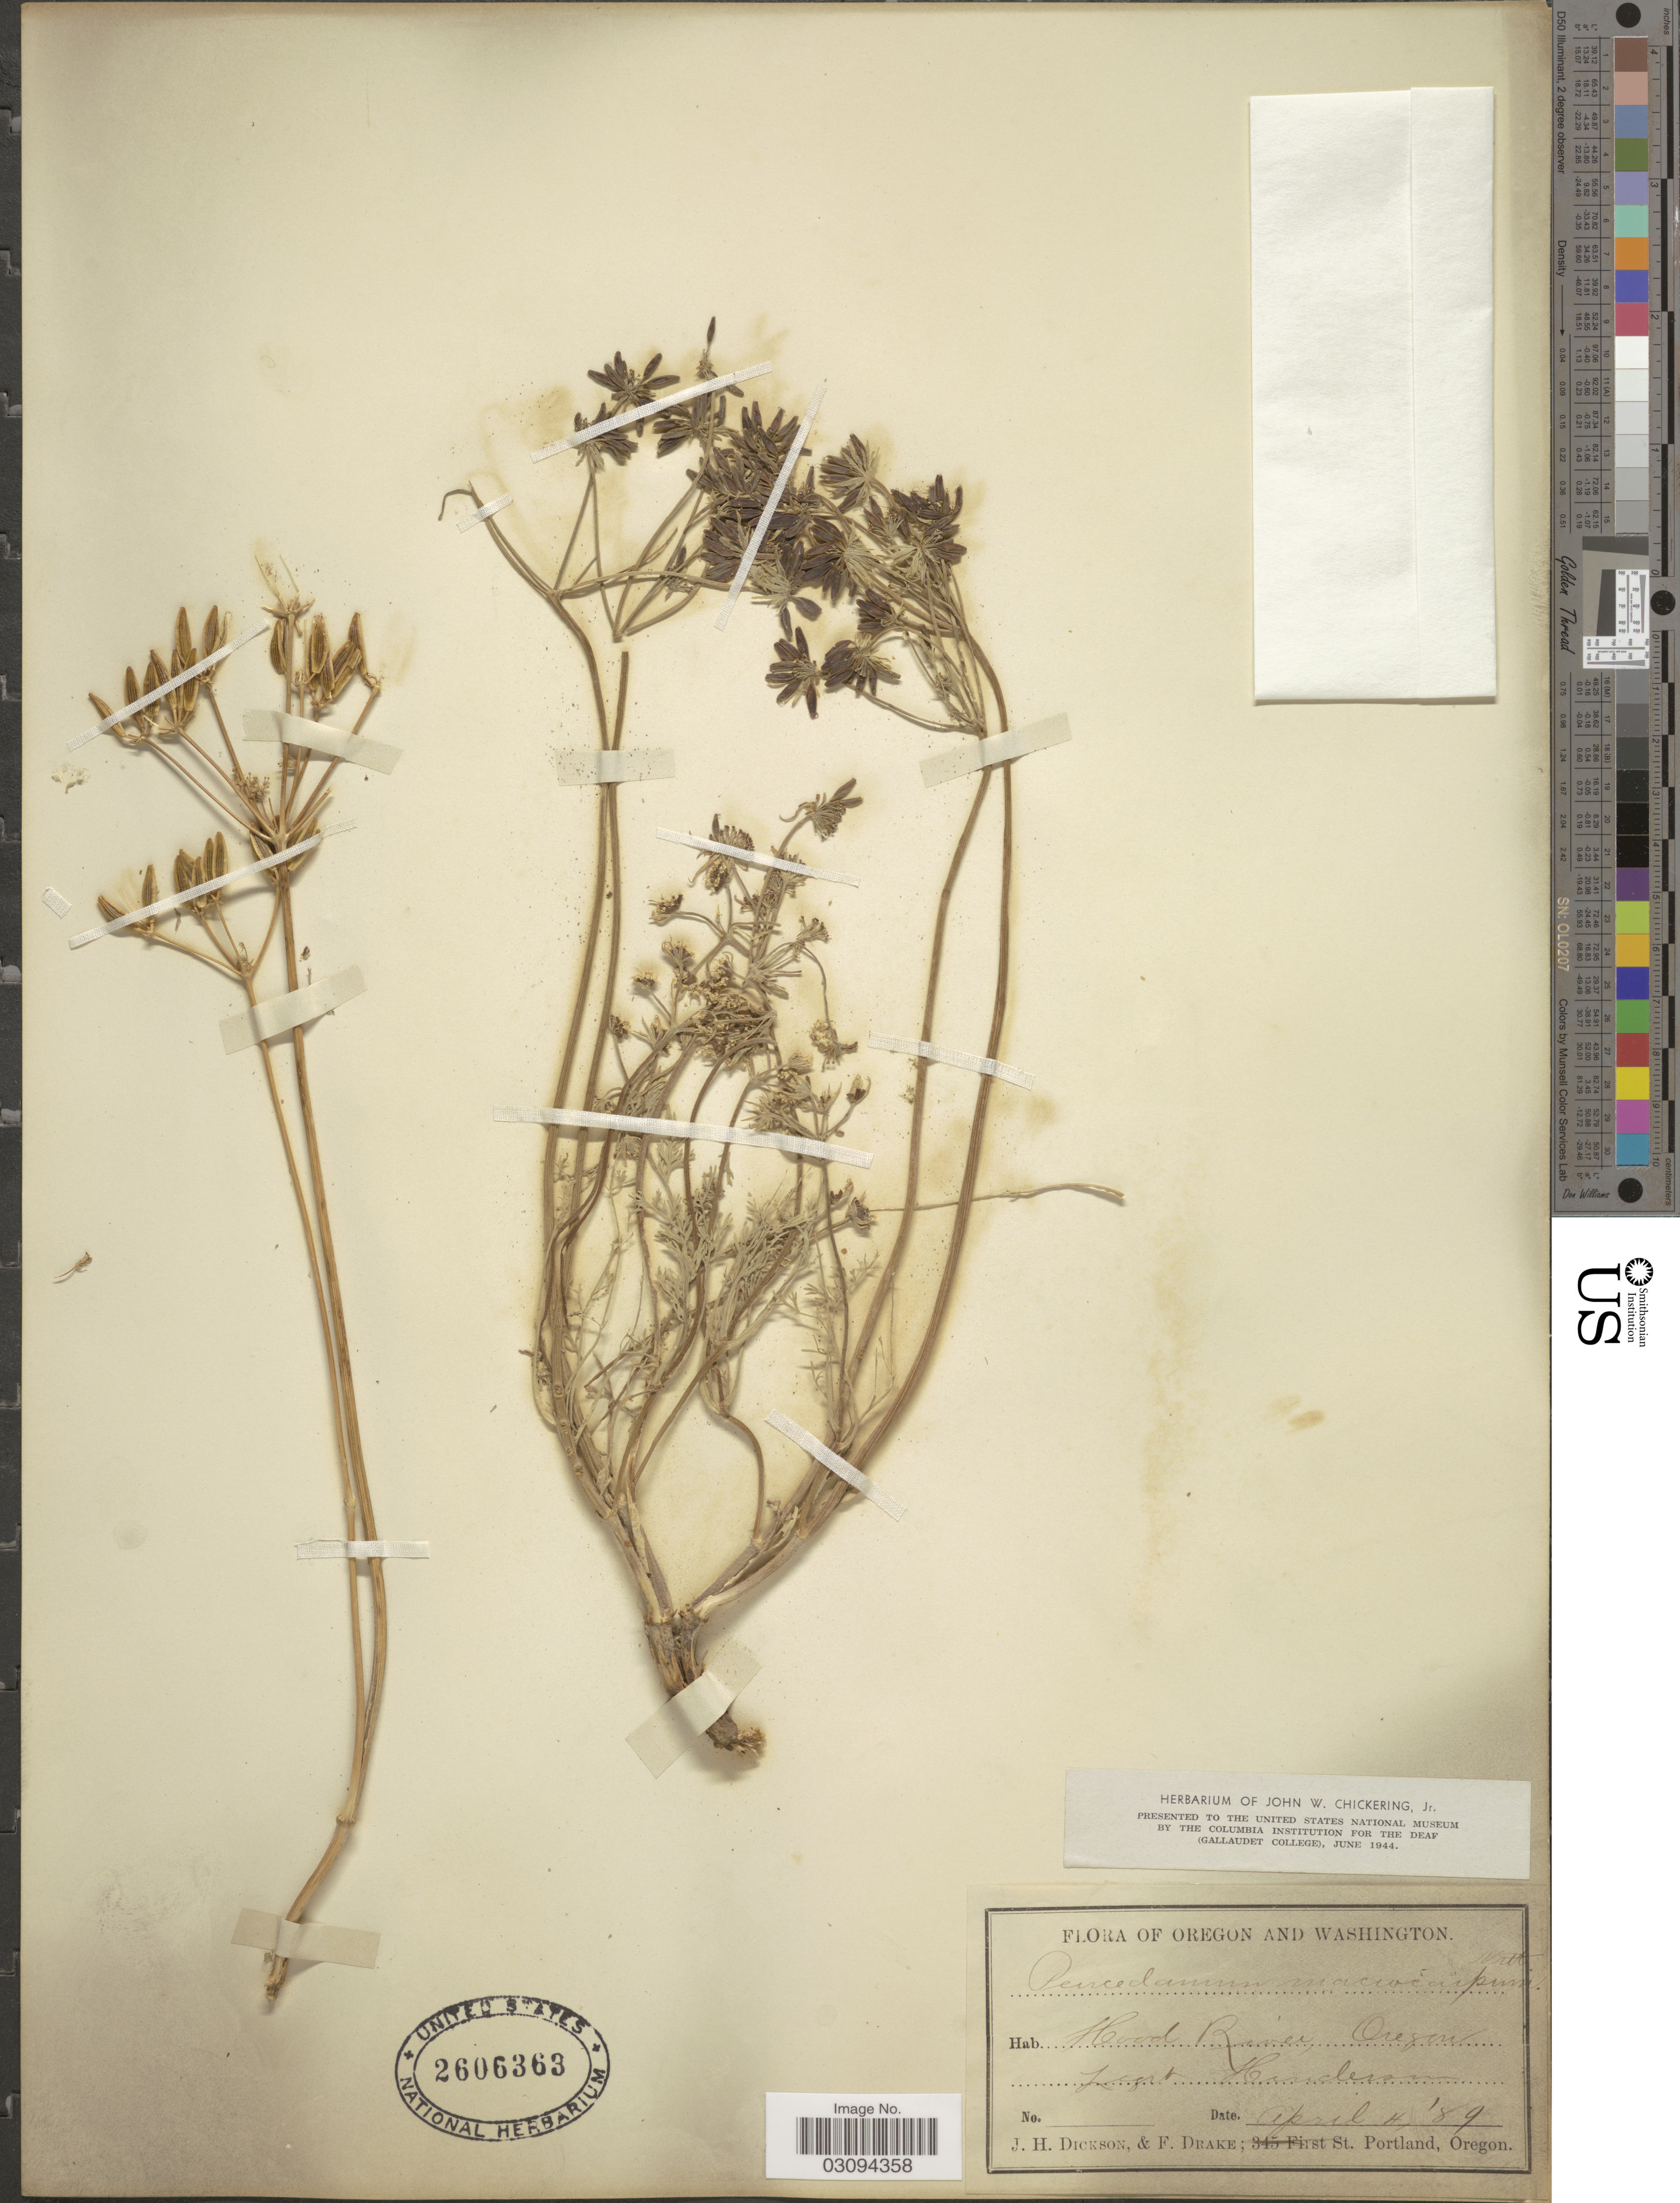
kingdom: Plantae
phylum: Tracheophyta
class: Magnoliopsida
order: Apiales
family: Apiaceae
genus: Lomatium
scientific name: Lomatium macrocarpum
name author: (Hook. et al.) J.M. Coult. & Rose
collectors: -. Henderson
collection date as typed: Transcribed d/m/y: 4/4/89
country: United States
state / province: Oregon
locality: Hood River.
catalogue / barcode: US 2606363